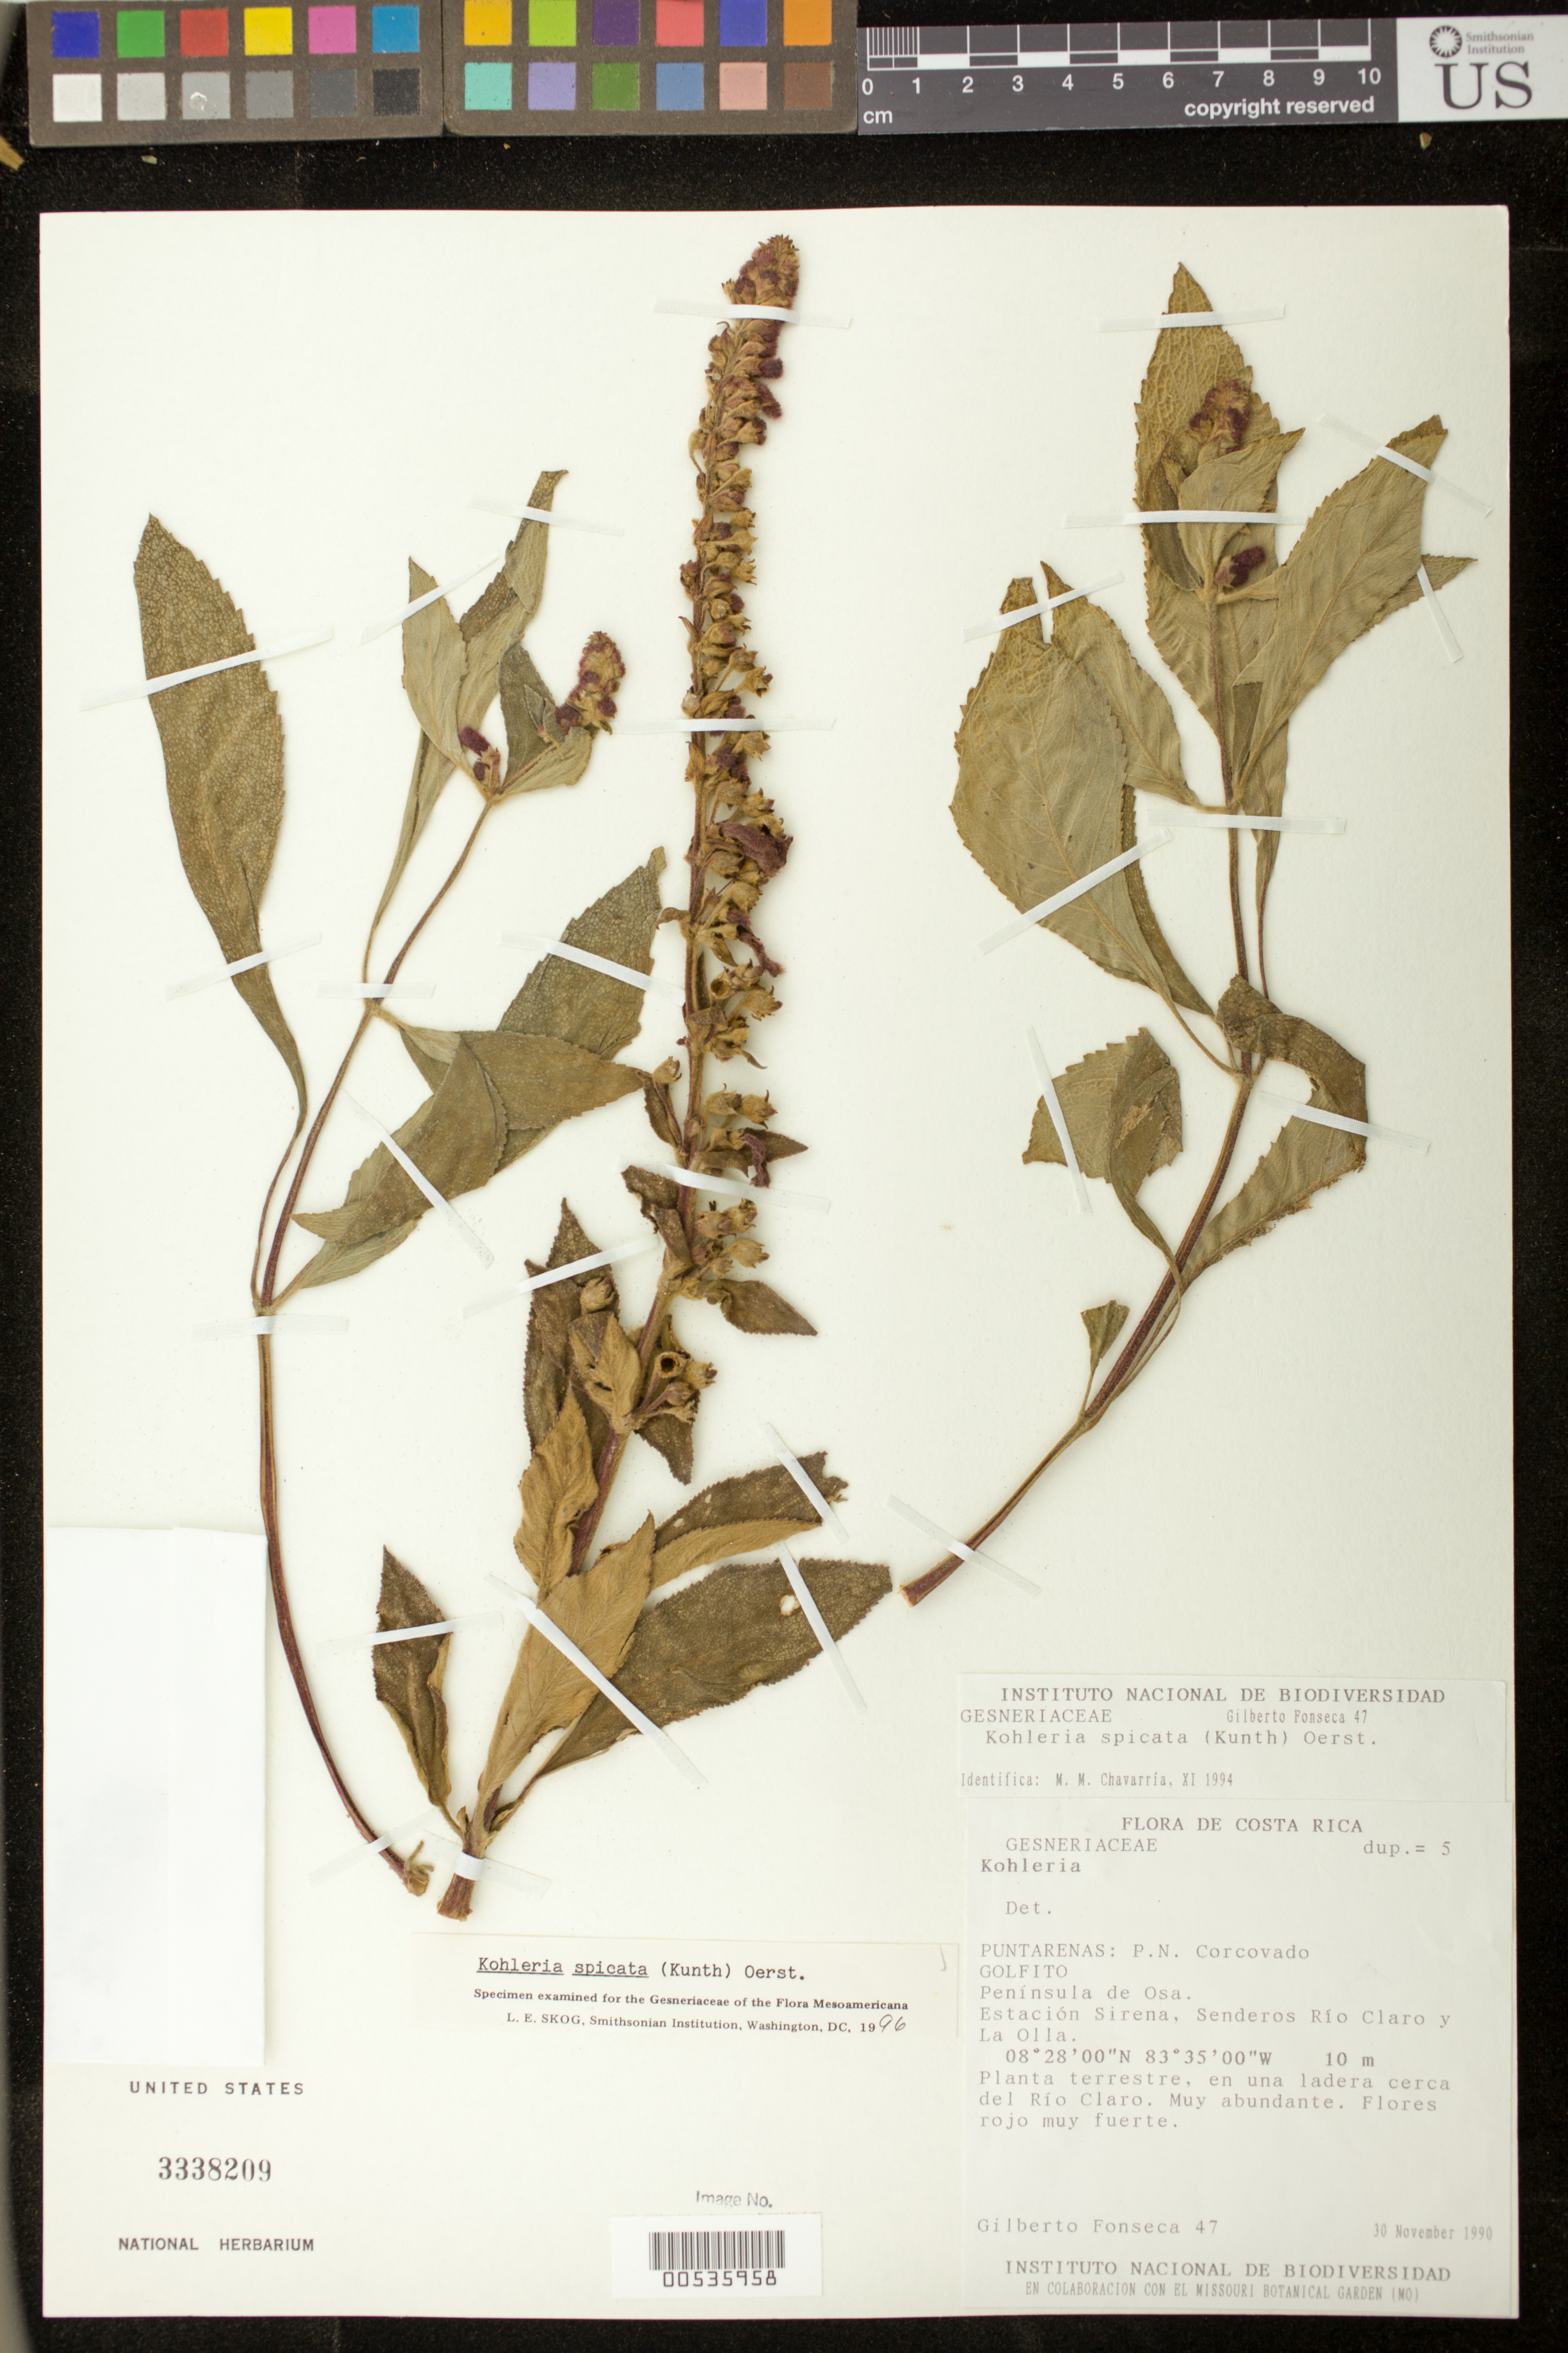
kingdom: Plantae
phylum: Tracheophyta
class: Magnoliopsida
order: Lamiales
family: Gesneriaceae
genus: Kohleria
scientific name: Kohleria spicata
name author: (Kunth) Oerst.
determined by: Skog, Laurence E.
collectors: G. Fonseca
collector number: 47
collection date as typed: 30 Nov 1990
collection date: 1990-11-30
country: Costa Rica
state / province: Puntarenas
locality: P.N. Corcovado, Golfito, Península de Osa, Estación Sirena, senderos Río Claro y La Olla; en una ladera cerca del Río Claro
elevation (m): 10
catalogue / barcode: US 3338209